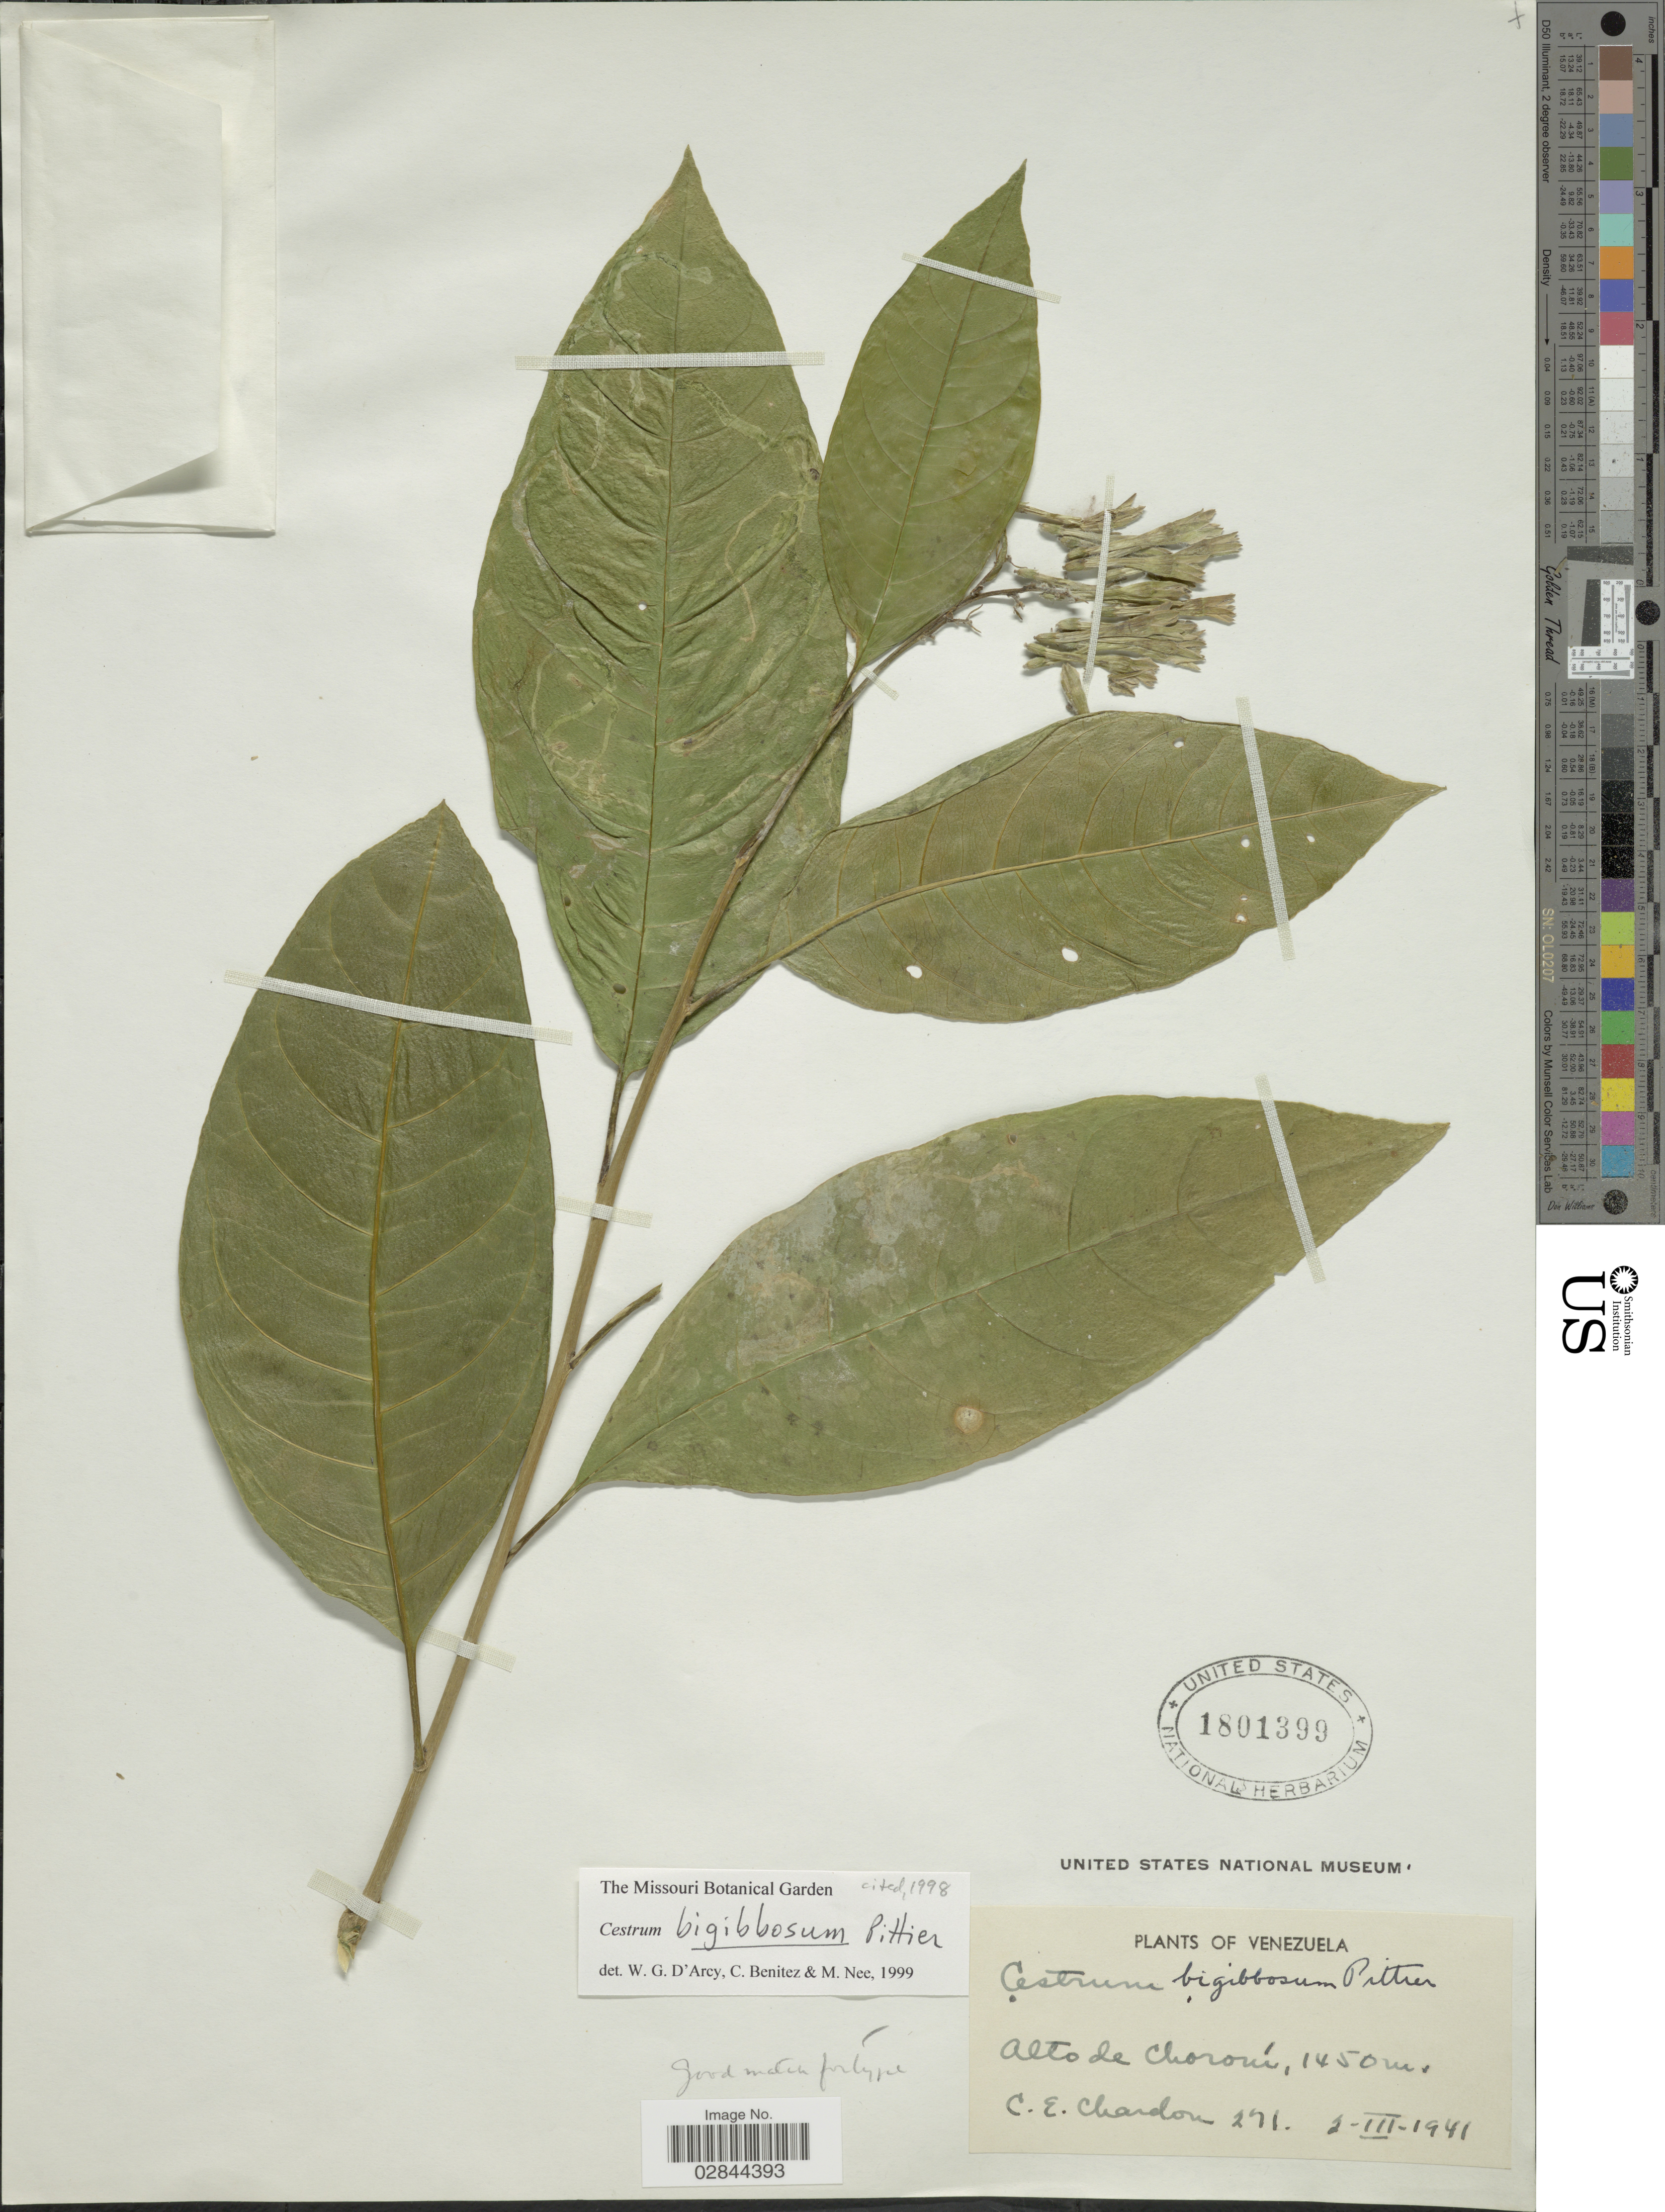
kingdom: Plantae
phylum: Tracheophyta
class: Magnoliopsida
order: Solanales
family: Solanaceae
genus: Cestrum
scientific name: Cestrum bigibbosum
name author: Pittier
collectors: C. E. Chardón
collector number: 271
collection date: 1941-03-02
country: Venezuela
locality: Alto de Choroní.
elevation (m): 1450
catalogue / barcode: US 1801399